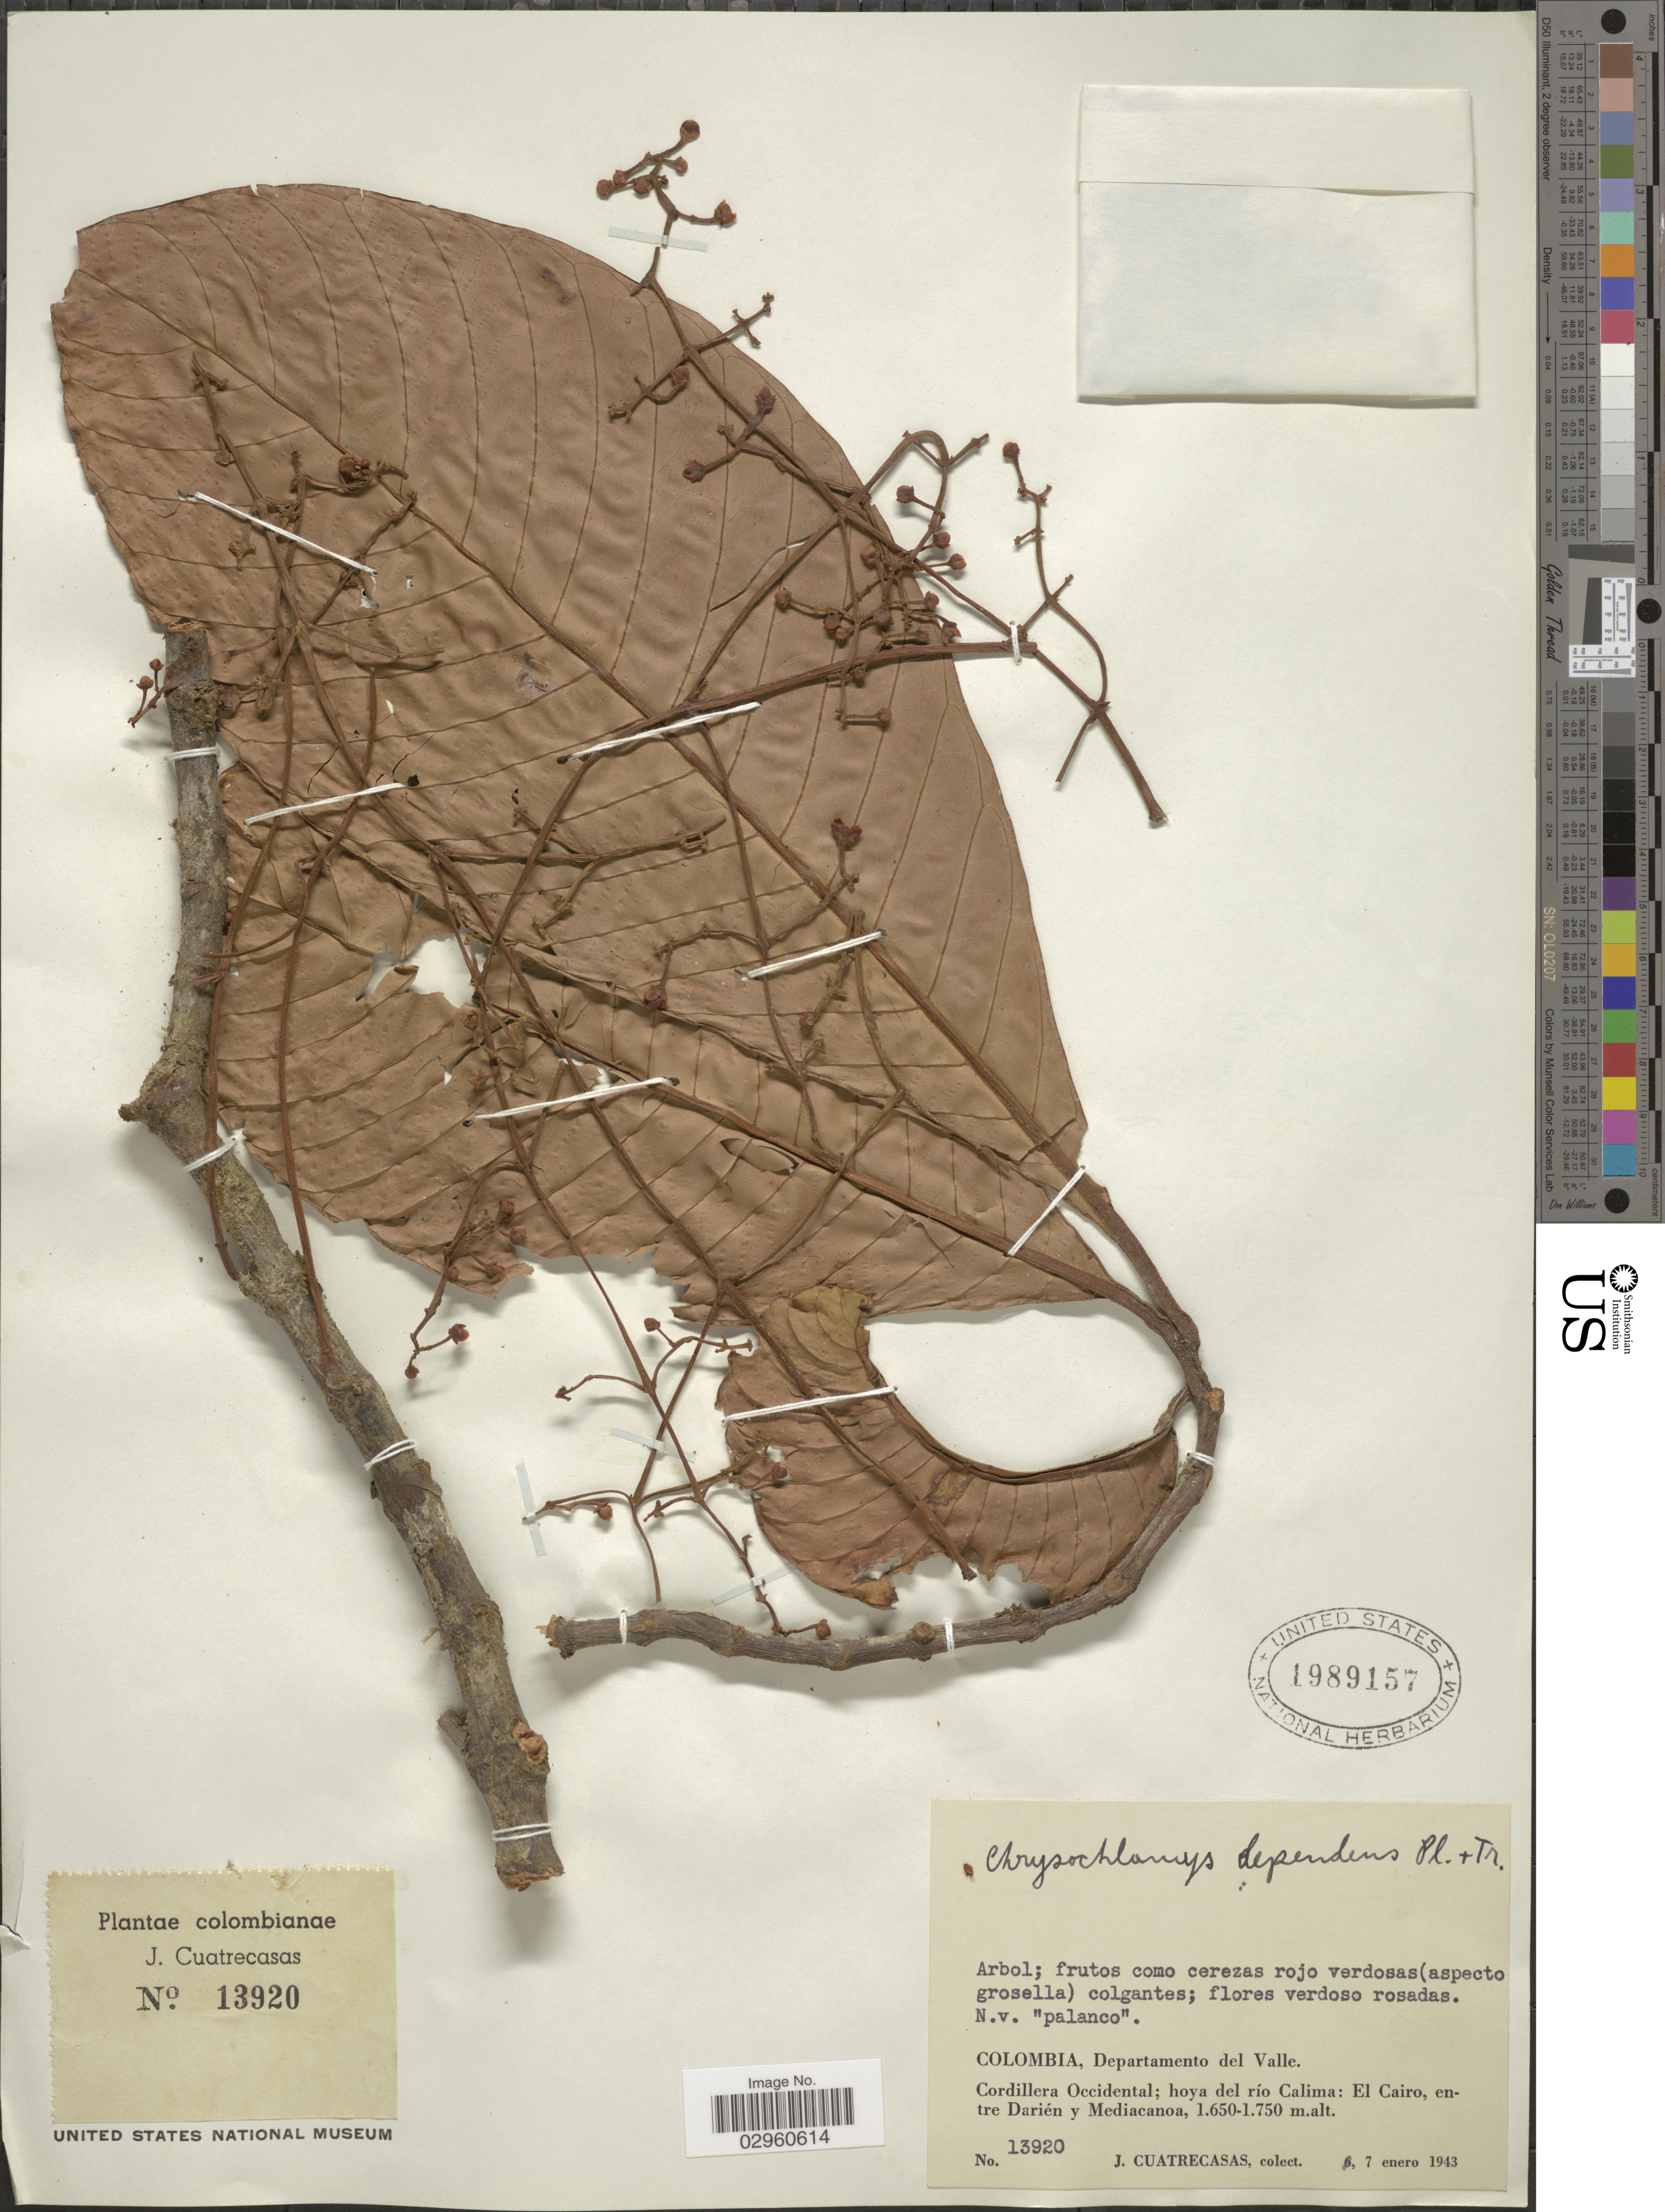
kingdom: Plantae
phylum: Tracheophyta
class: Magnoliopsida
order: Malpighiales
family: Clusiaceae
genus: Chrysochlamys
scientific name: Chrysochlamys dependens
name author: Planch. & Triana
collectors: J. Cuatrecasas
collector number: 13920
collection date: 1943-01-07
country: Colombia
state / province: Valle del Cauca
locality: Departamento del Valle. Cordillera Occidental; hoya del río Calima: El Cairo, entre Darién y Mediacanoa.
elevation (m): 1650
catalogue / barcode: US 1989157